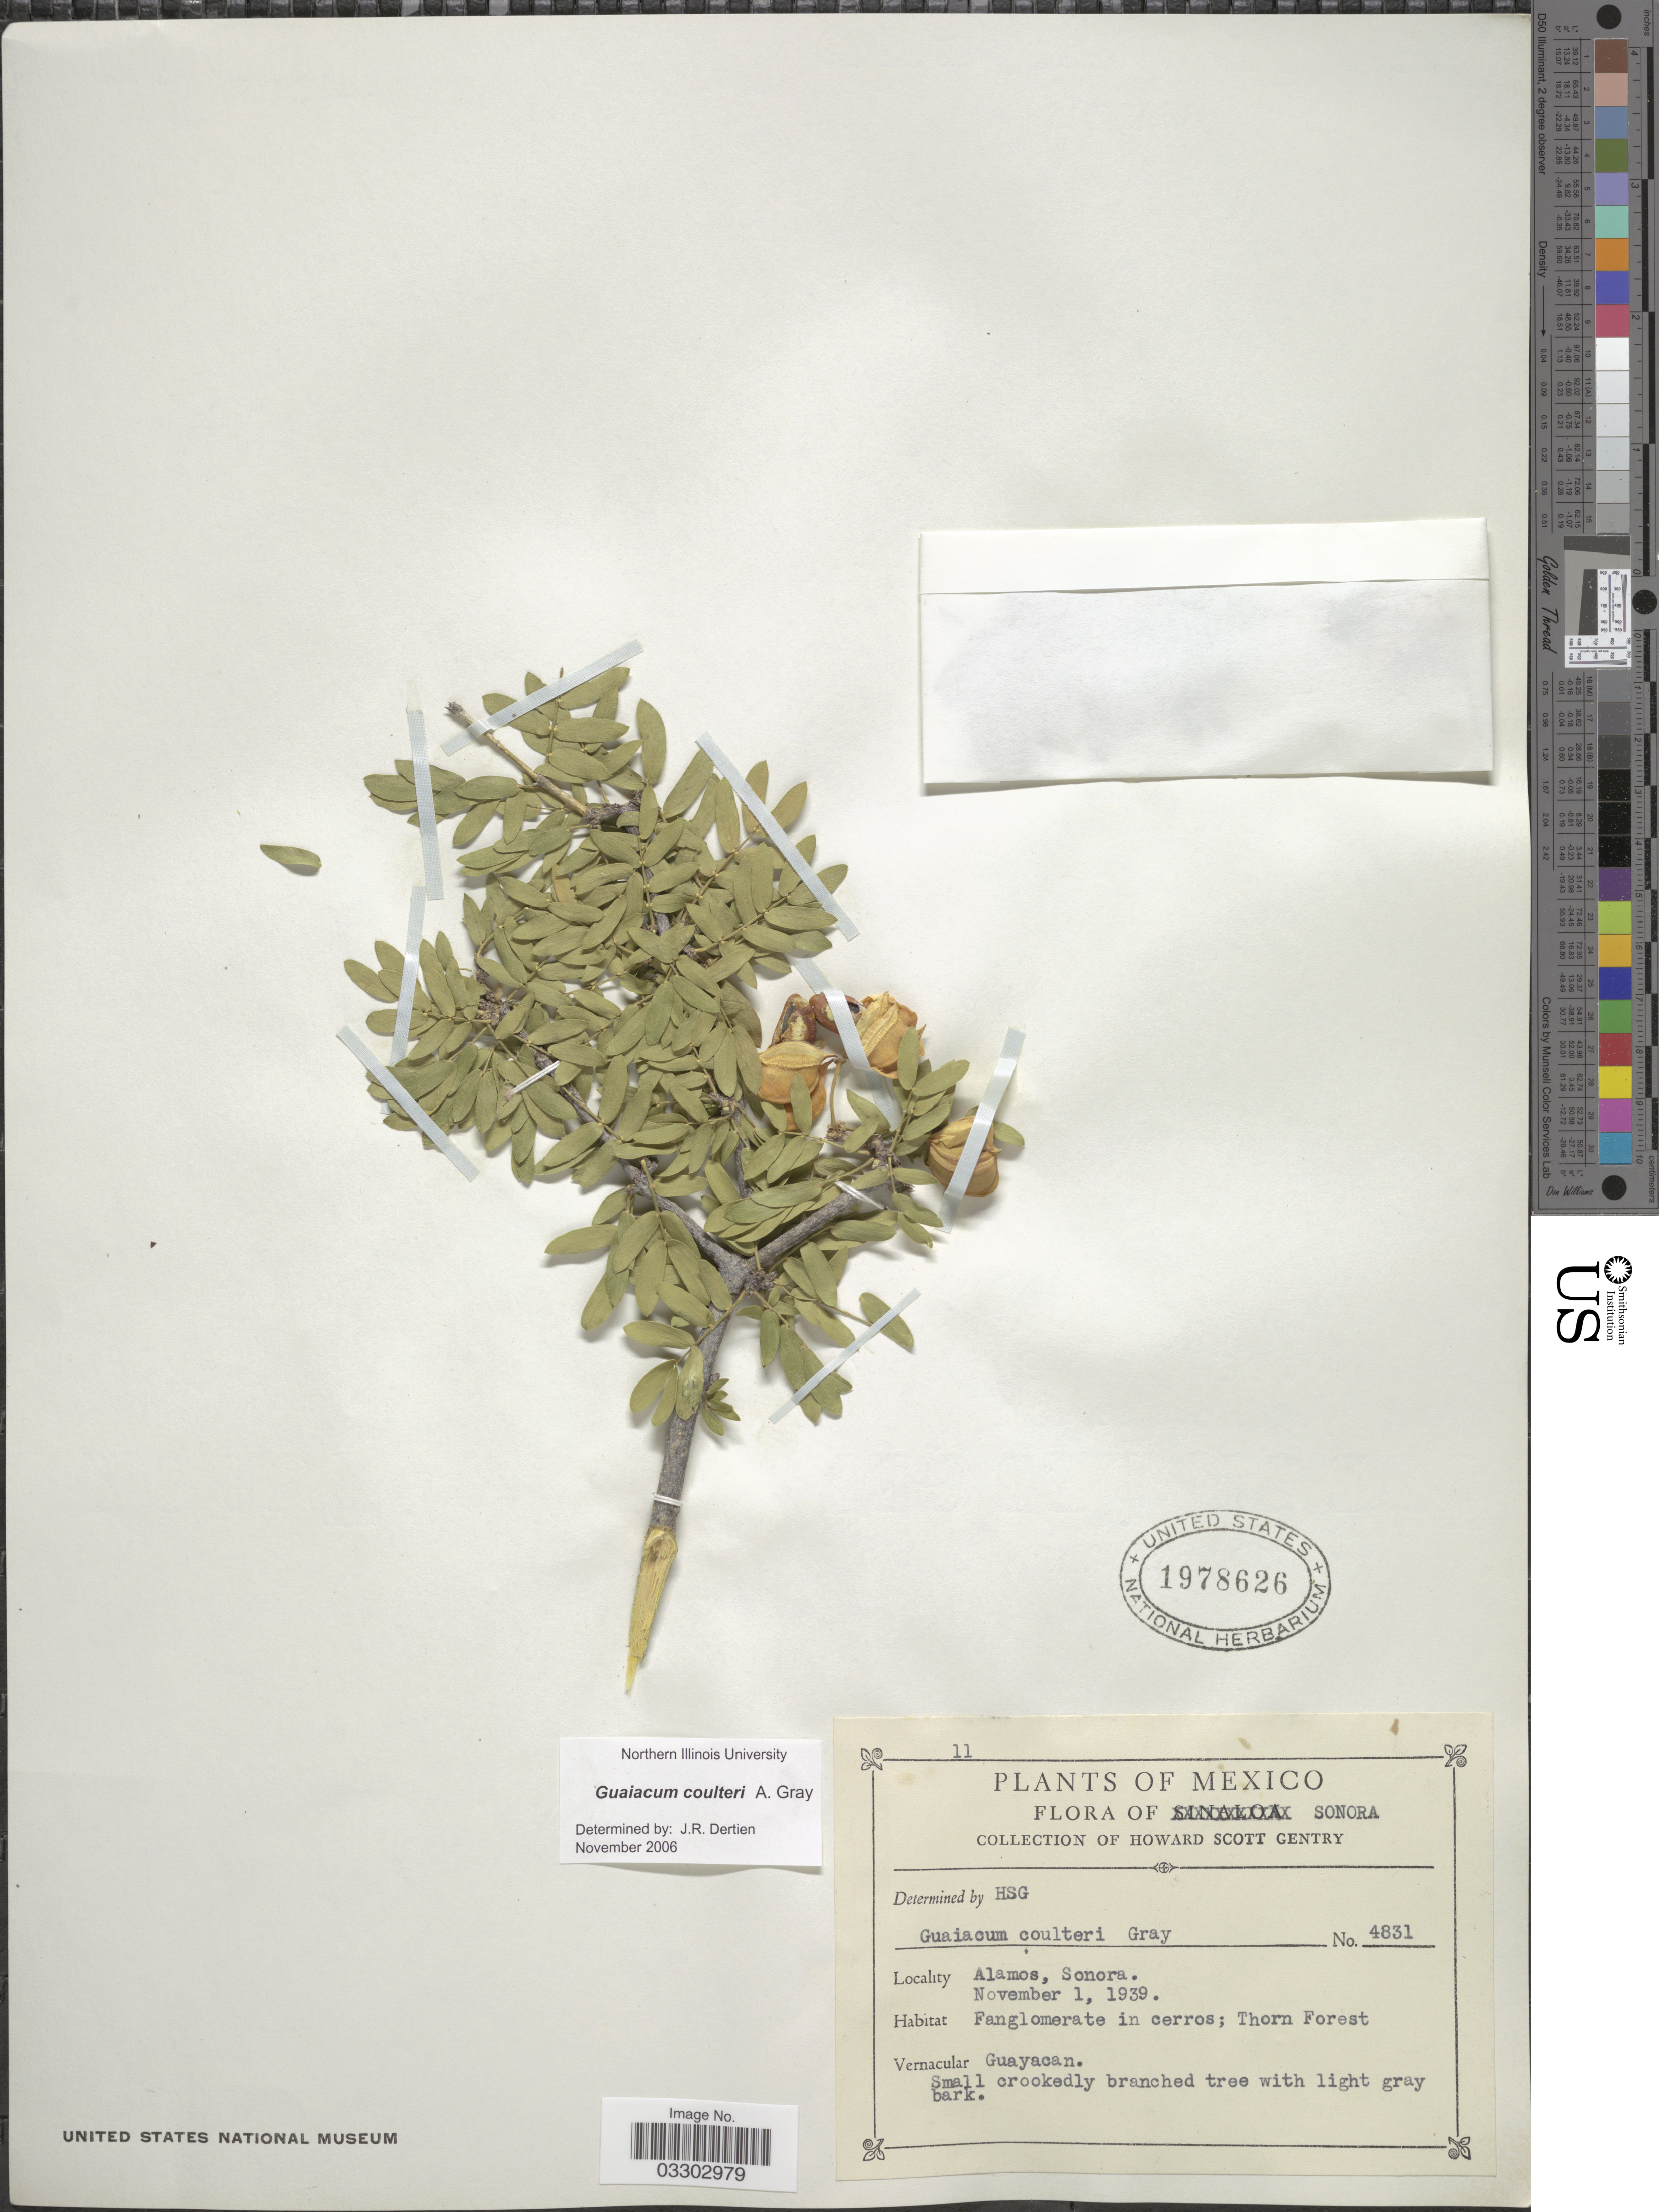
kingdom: Plantae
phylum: Tracheophyta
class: Magnoliopsida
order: Zygophyllales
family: Zygophyllaceae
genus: Guaiacum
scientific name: Guaiacum coulteri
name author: A. Gray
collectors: H. S. Gentry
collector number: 4831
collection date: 1939-11-01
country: Mexico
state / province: Sonora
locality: Alamos.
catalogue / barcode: US 1978626